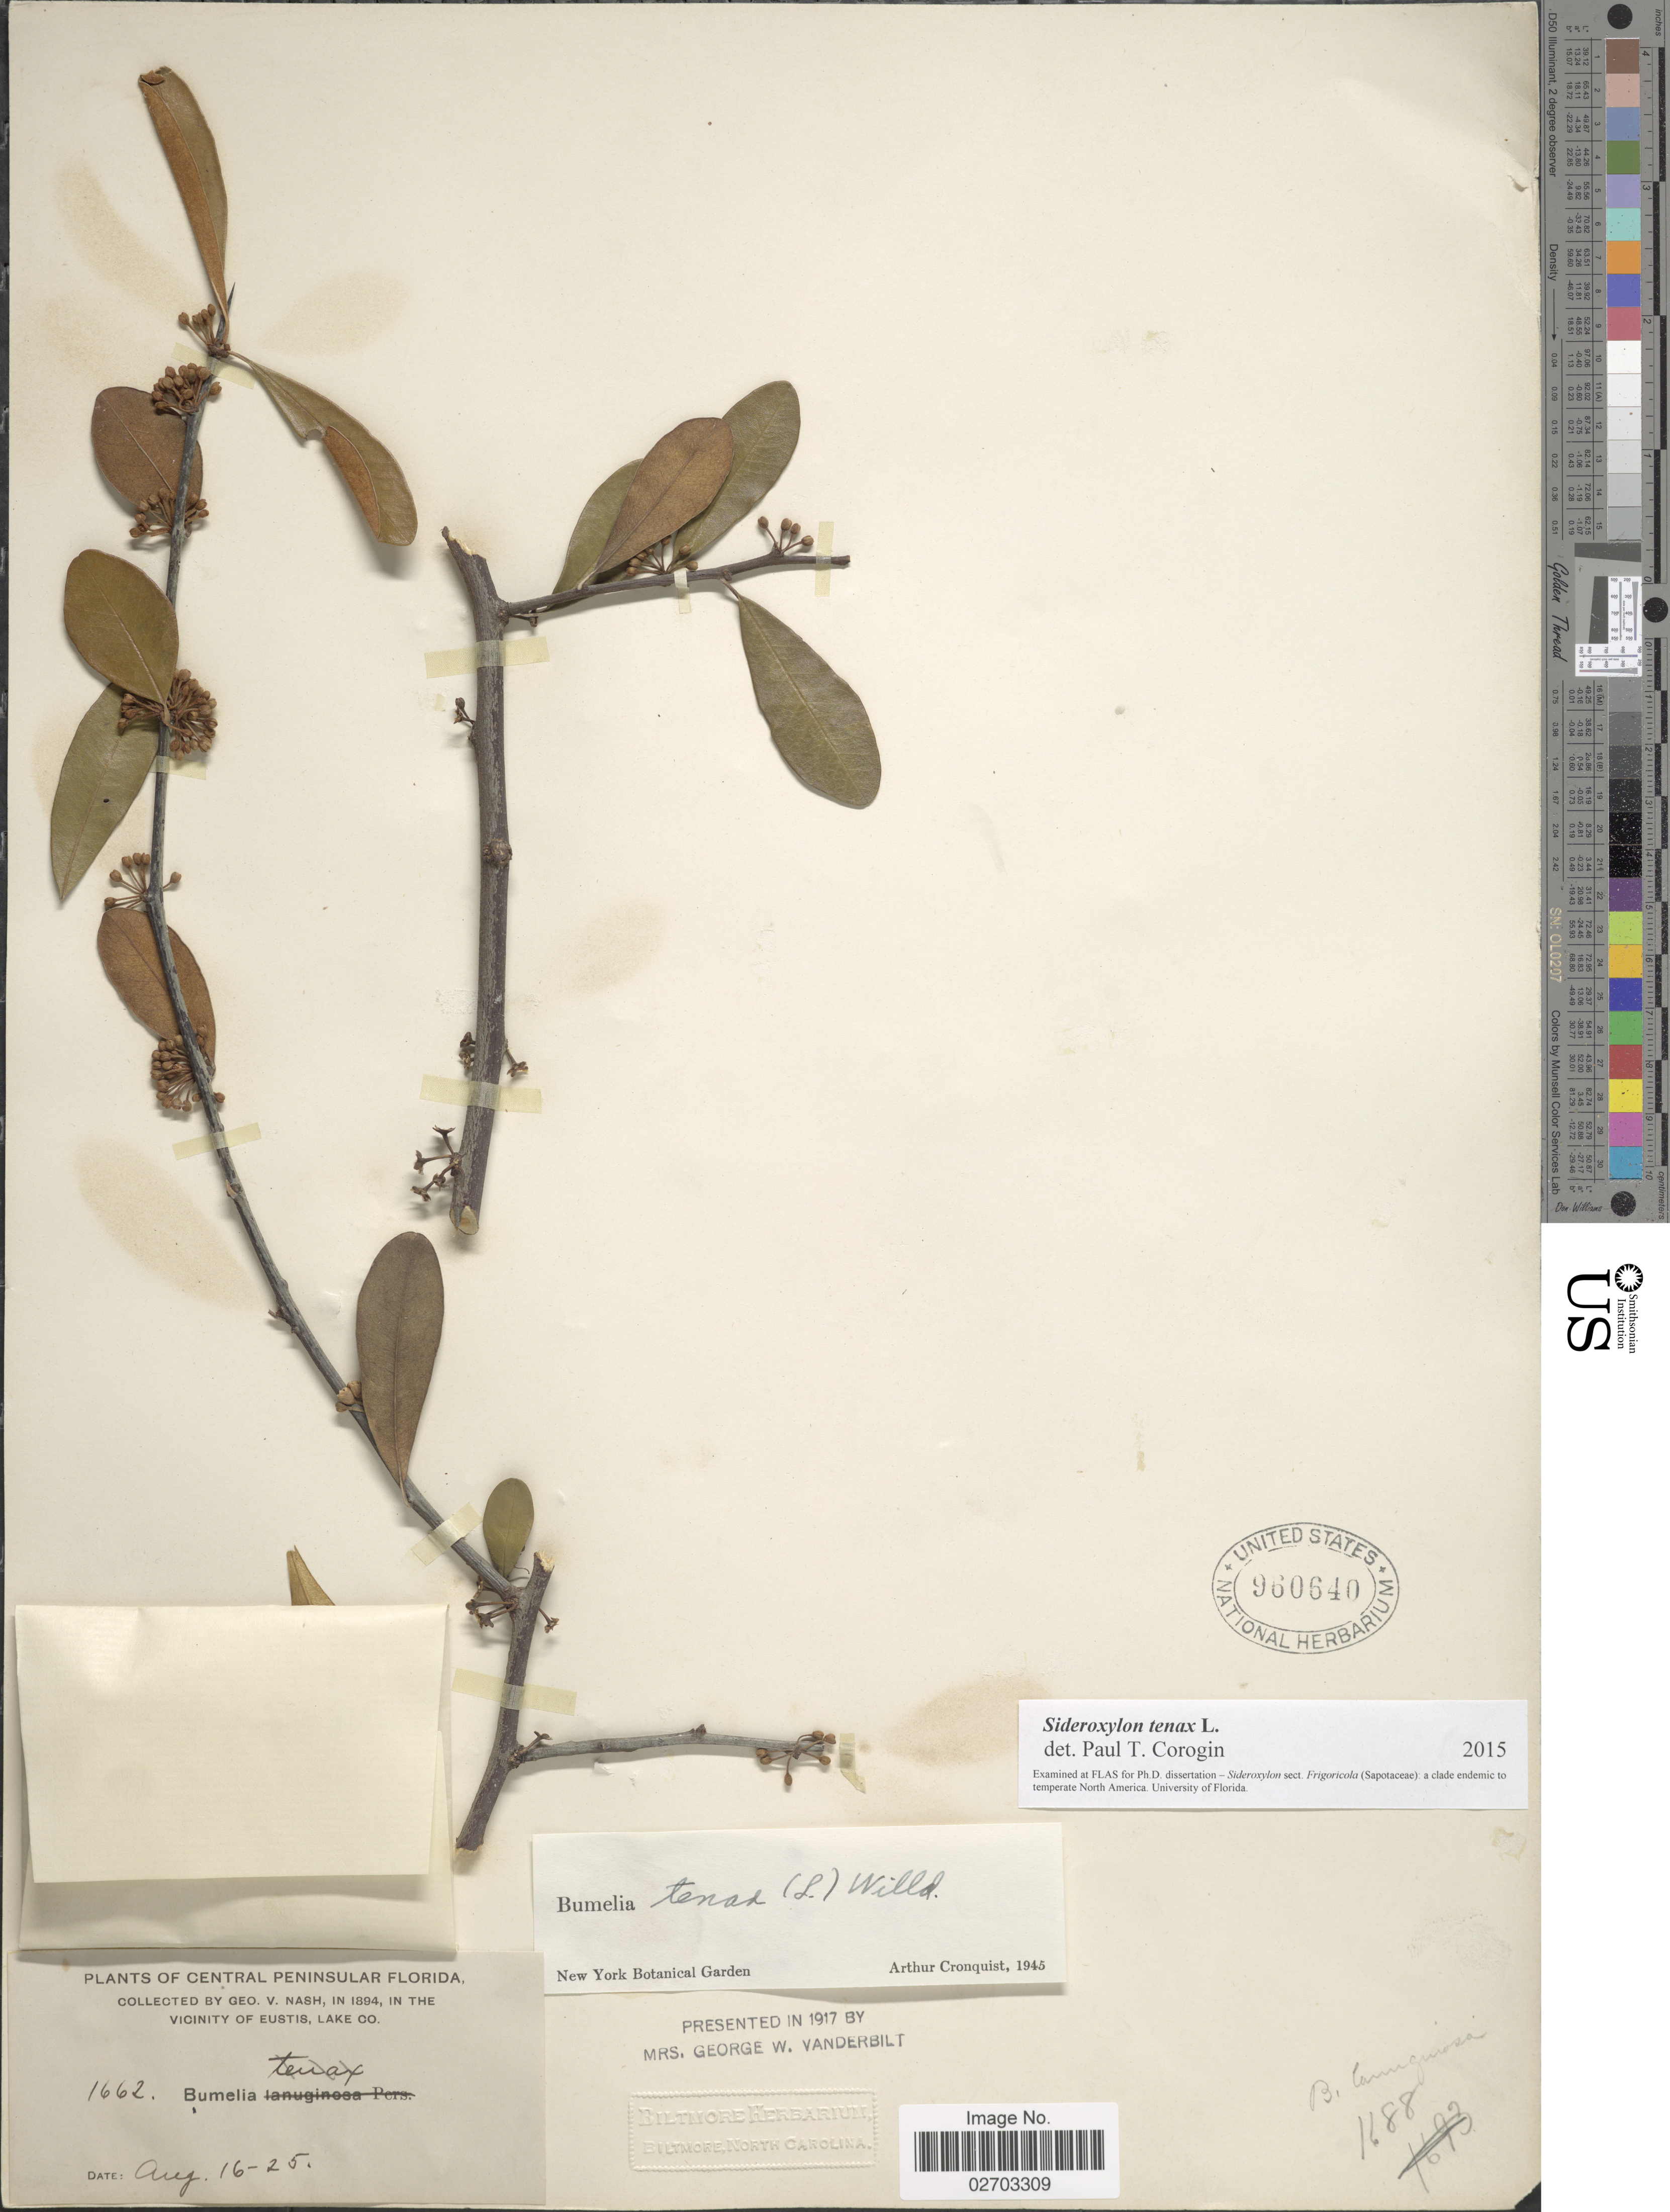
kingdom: Plantae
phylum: Tracheophyta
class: Magnoliopsida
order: Ericales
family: Sapotaceae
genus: Sideroxylon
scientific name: Sideroxylon tenax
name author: L.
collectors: G. V. Nash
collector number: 1662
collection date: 1894-08-16/1894-08-25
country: United States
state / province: Florida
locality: Central Peninsular Florida, in the Vicinity of Eustis, Lake Co.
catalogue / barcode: US 960640